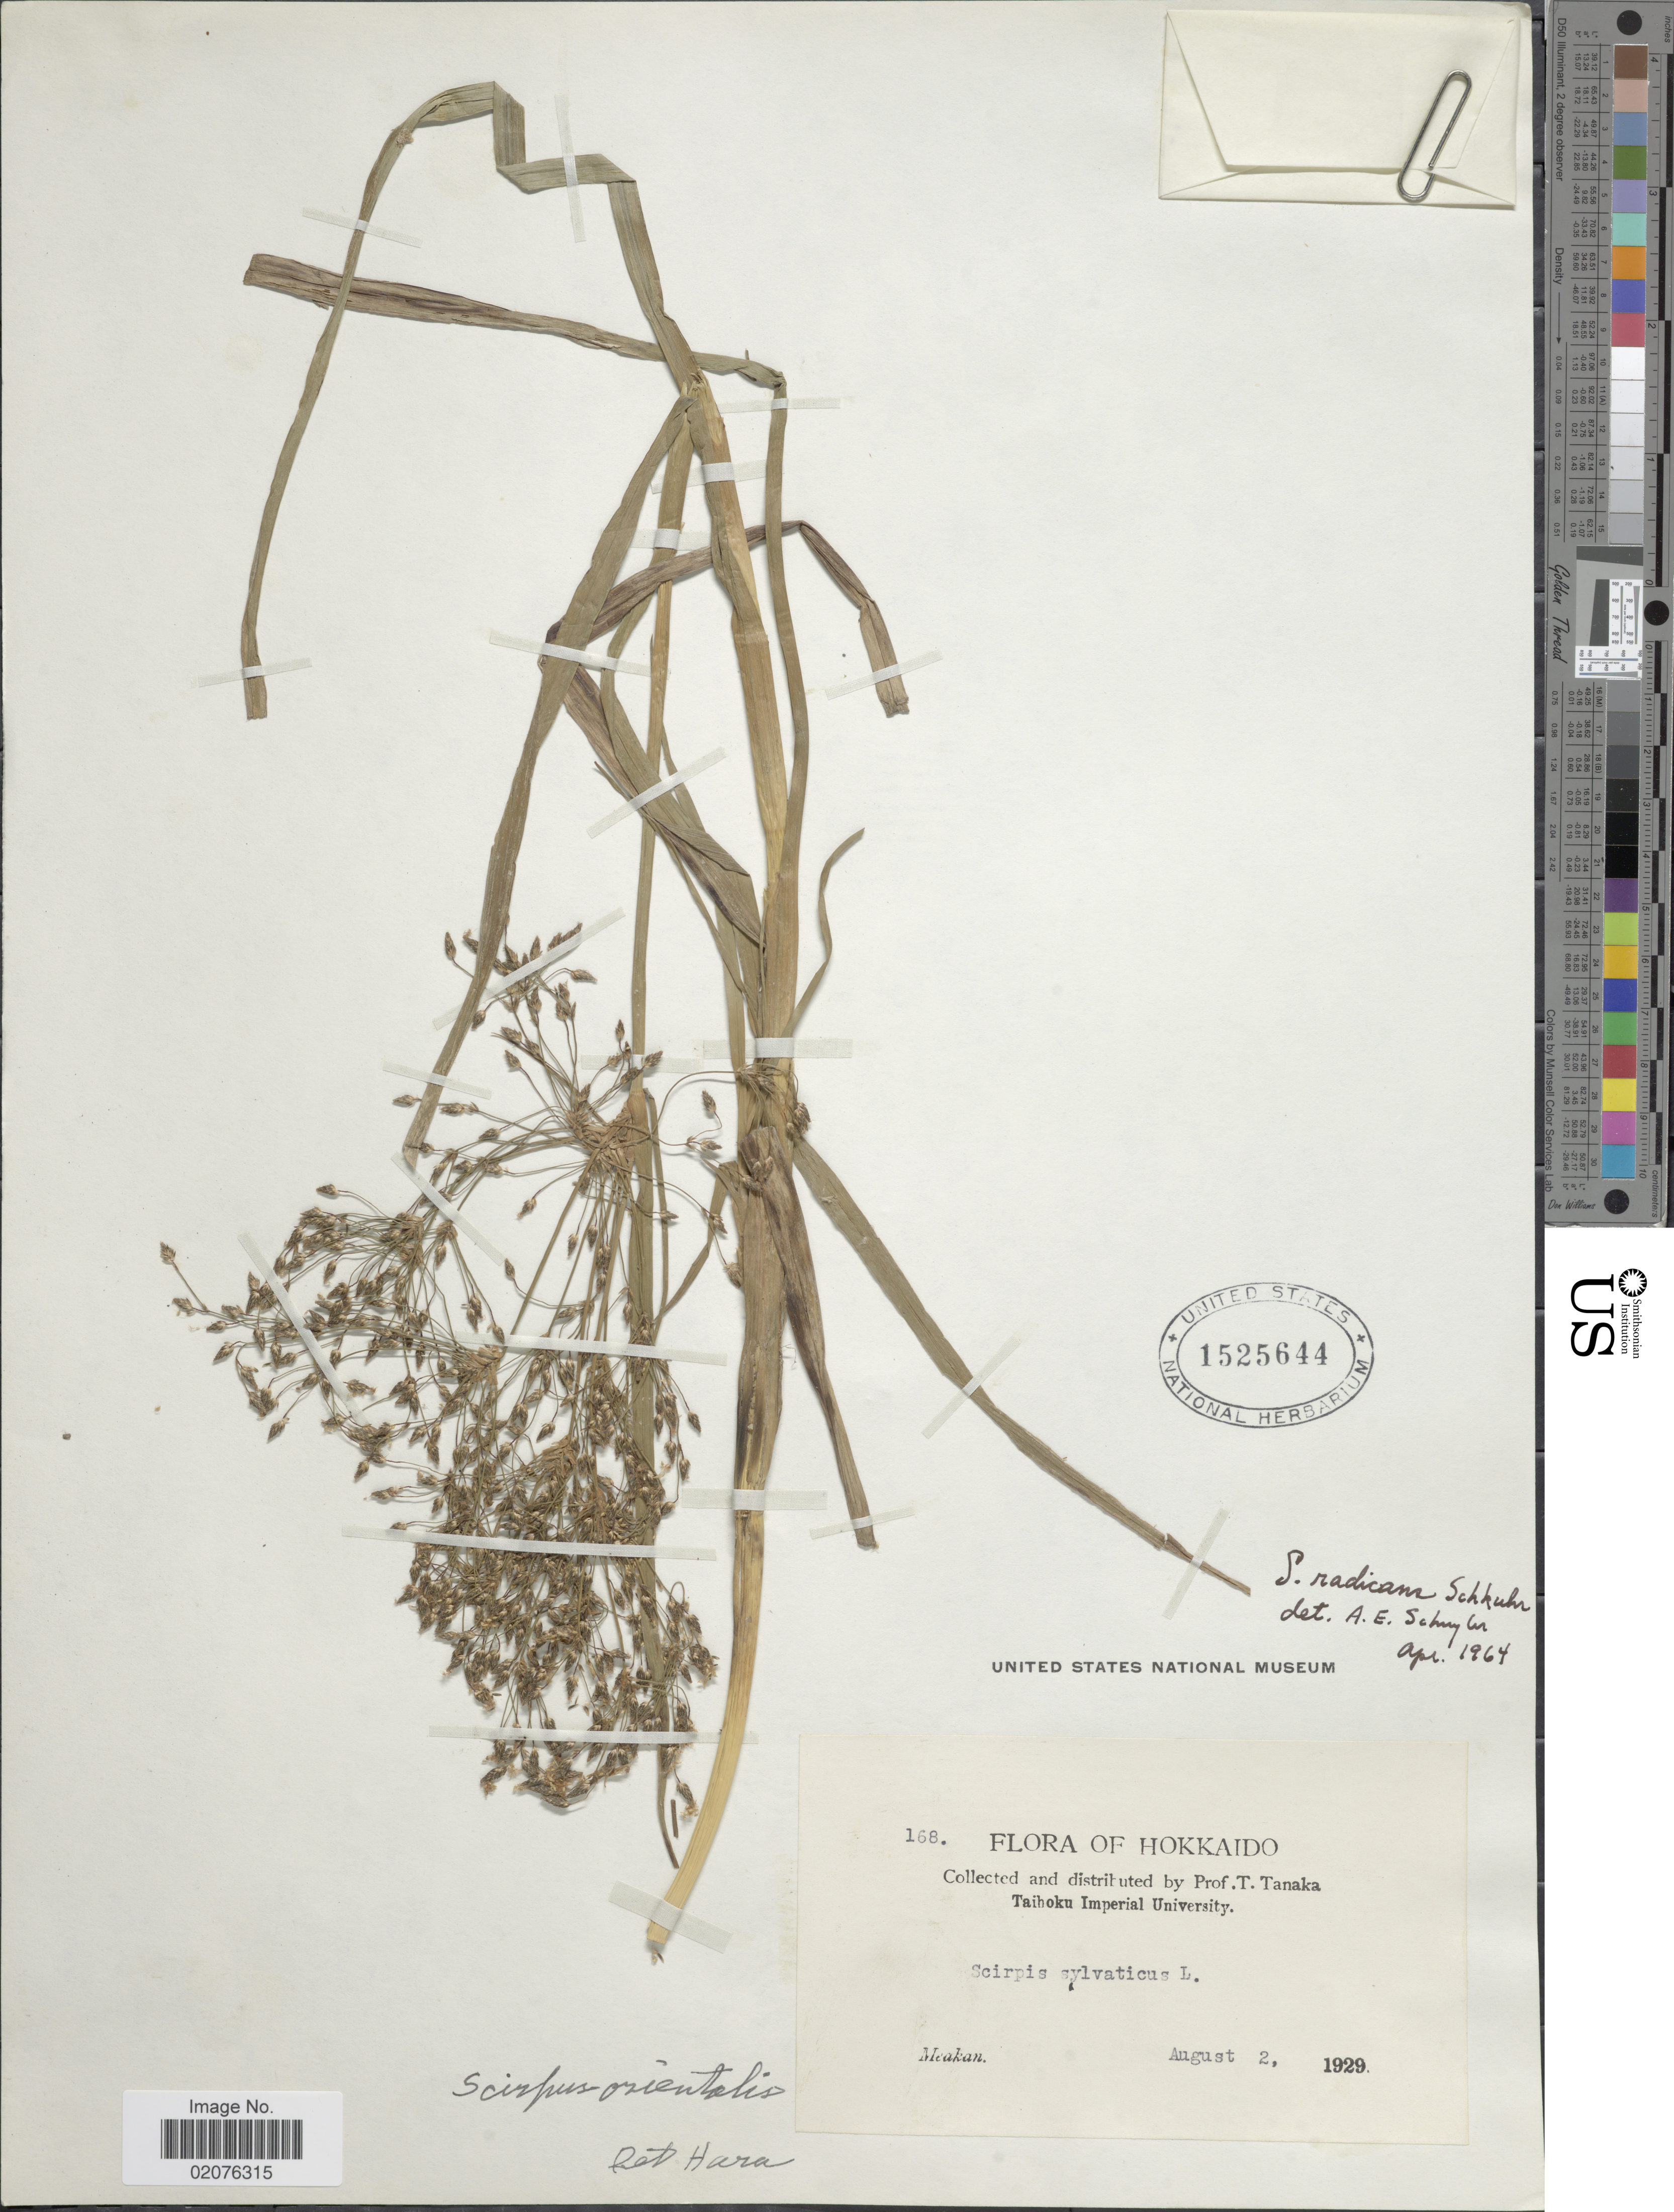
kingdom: Plantae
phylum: Tracheophyta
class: Liliopsida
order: Poales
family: Cyperaceae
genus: Scirpus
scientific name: Scirpus radicans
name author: Schkuhr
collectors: T. Tanaka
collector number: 168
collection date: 1929-08-02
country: Japan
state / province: Hokkaidō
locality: Meakan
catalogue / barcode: US 1525644